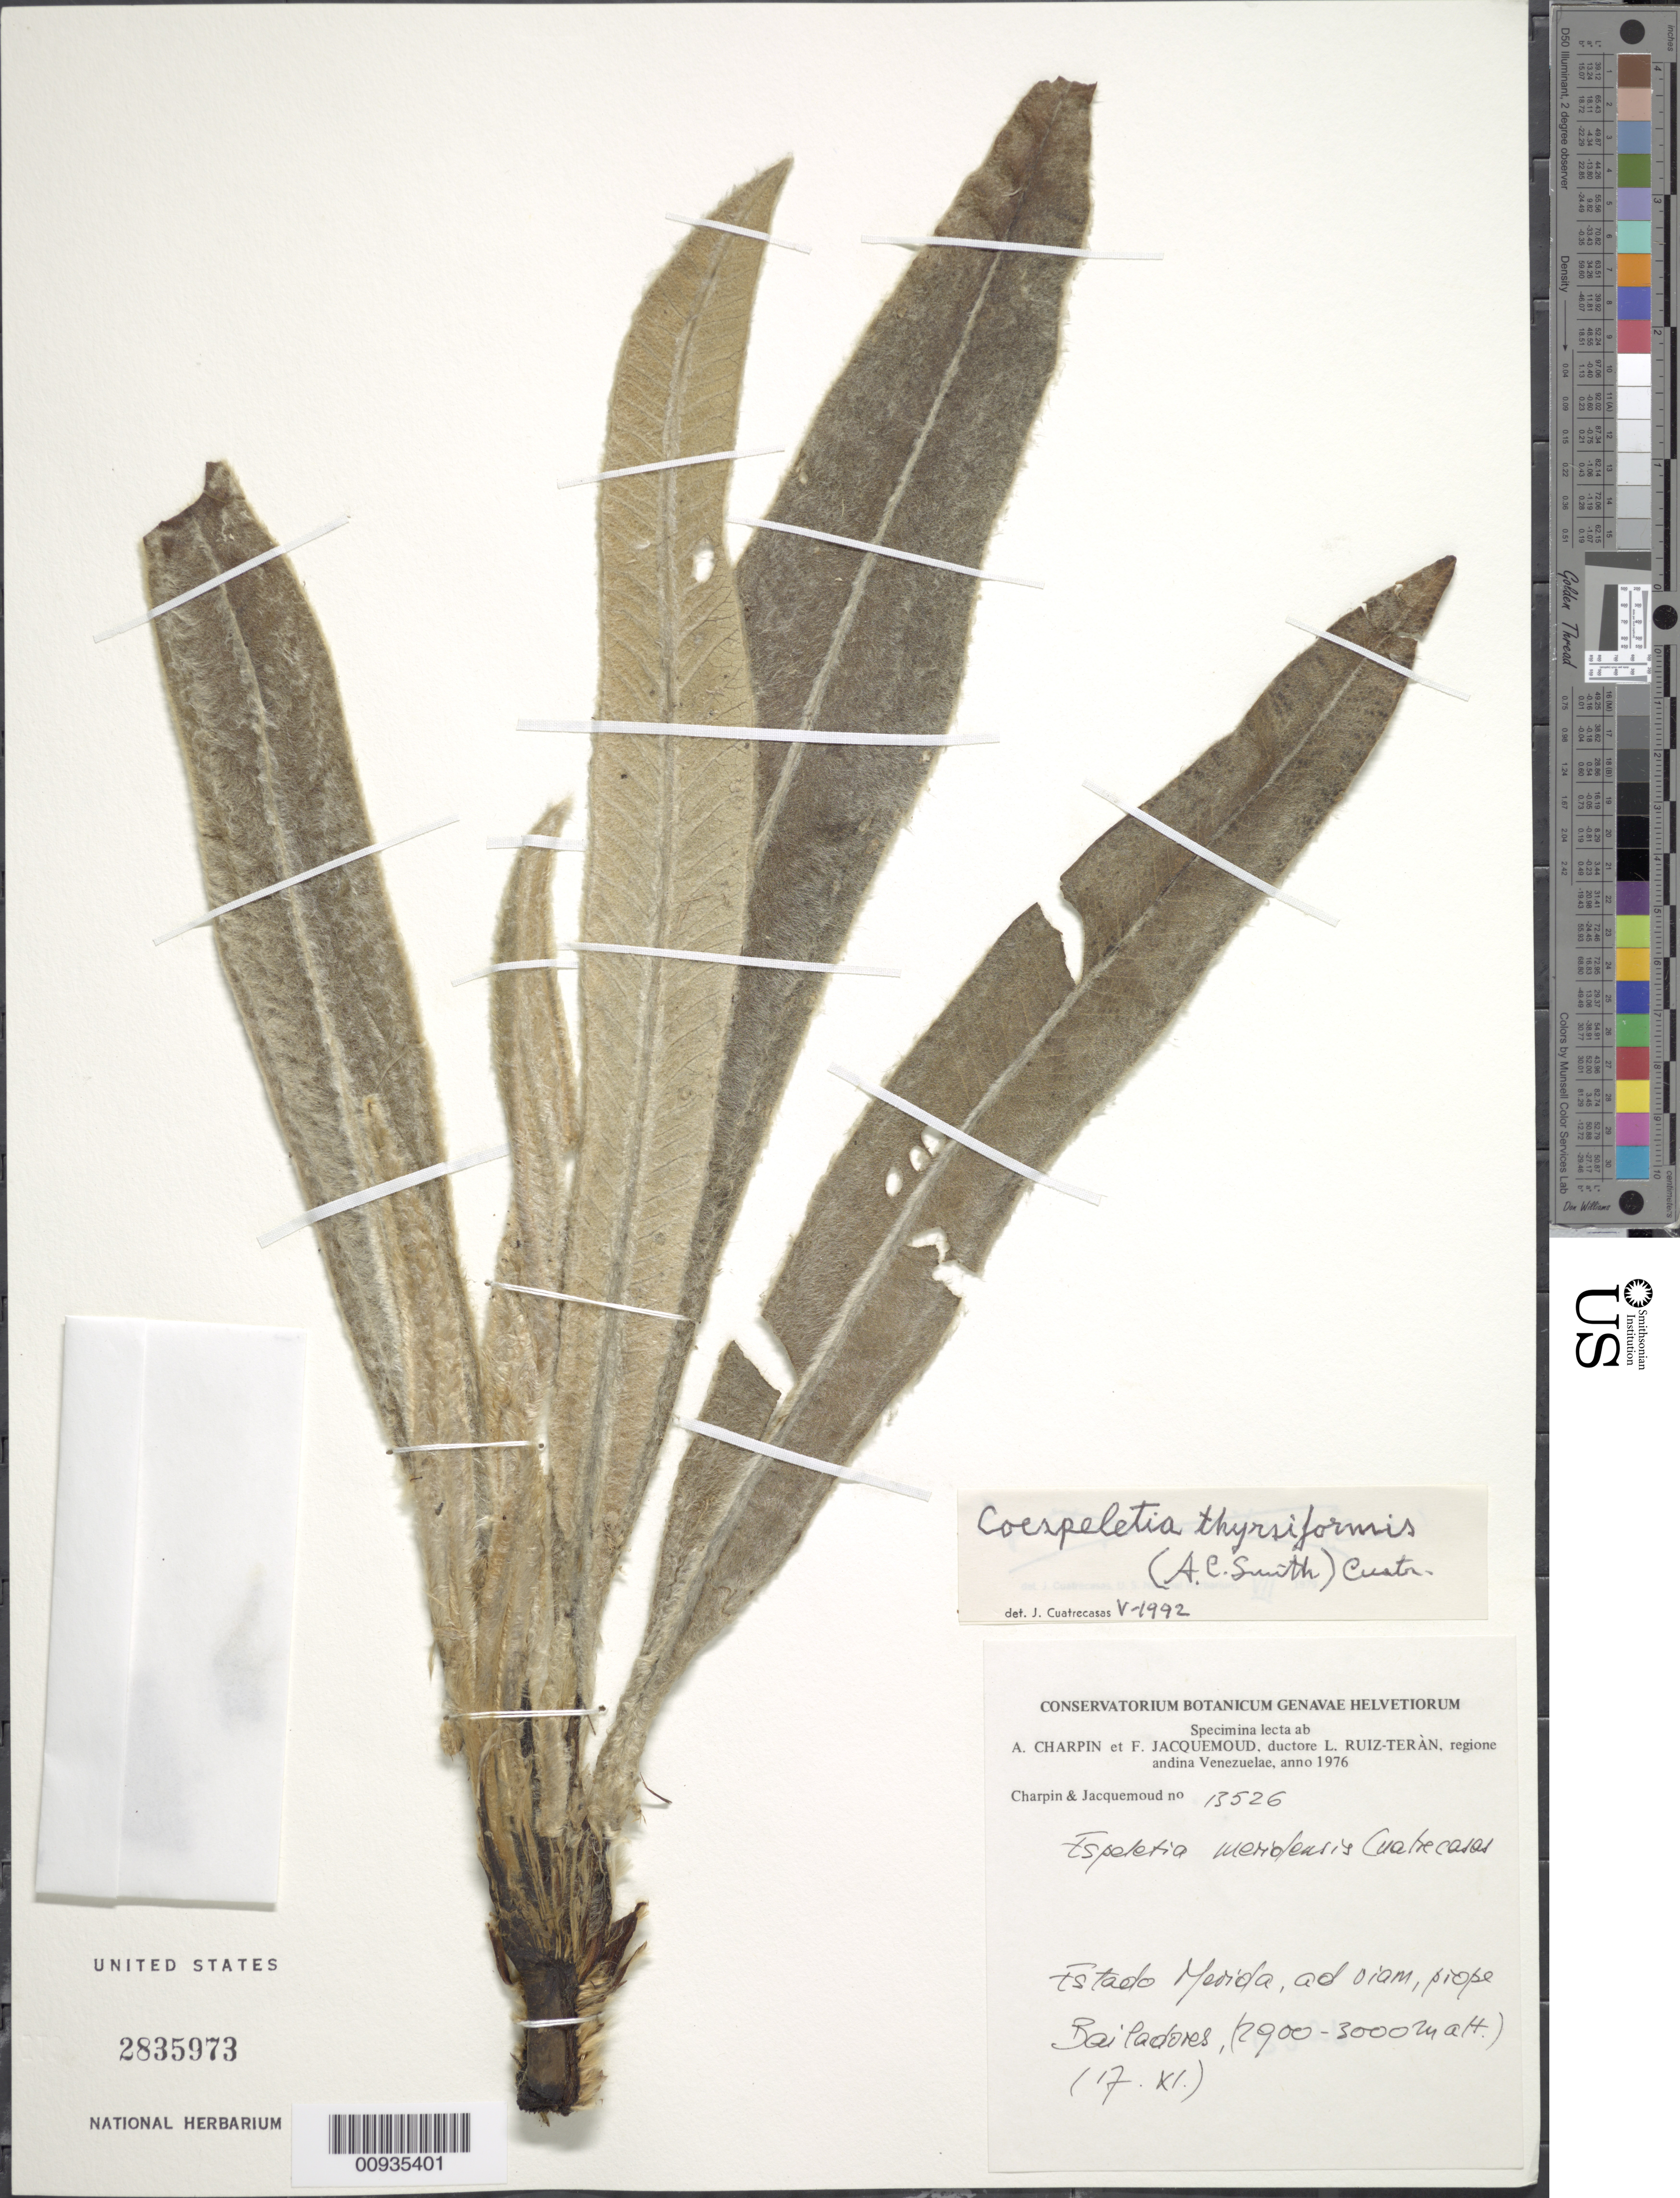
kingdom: Plantae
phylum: Tracheophyta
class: Magnoliopsida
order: Asterales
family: Asteraceae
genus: Coespeletia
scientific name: Coespeletia thyrsiformis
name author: (A.C. Sm.) Cuatrec.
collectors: A. Charpin & F. Jacquemoud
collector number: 13526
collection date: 1976-11-17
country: Venezuela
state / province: Mérida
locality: Ad viam, piope Bailadores.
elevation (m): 2900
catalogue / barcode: US 2835973